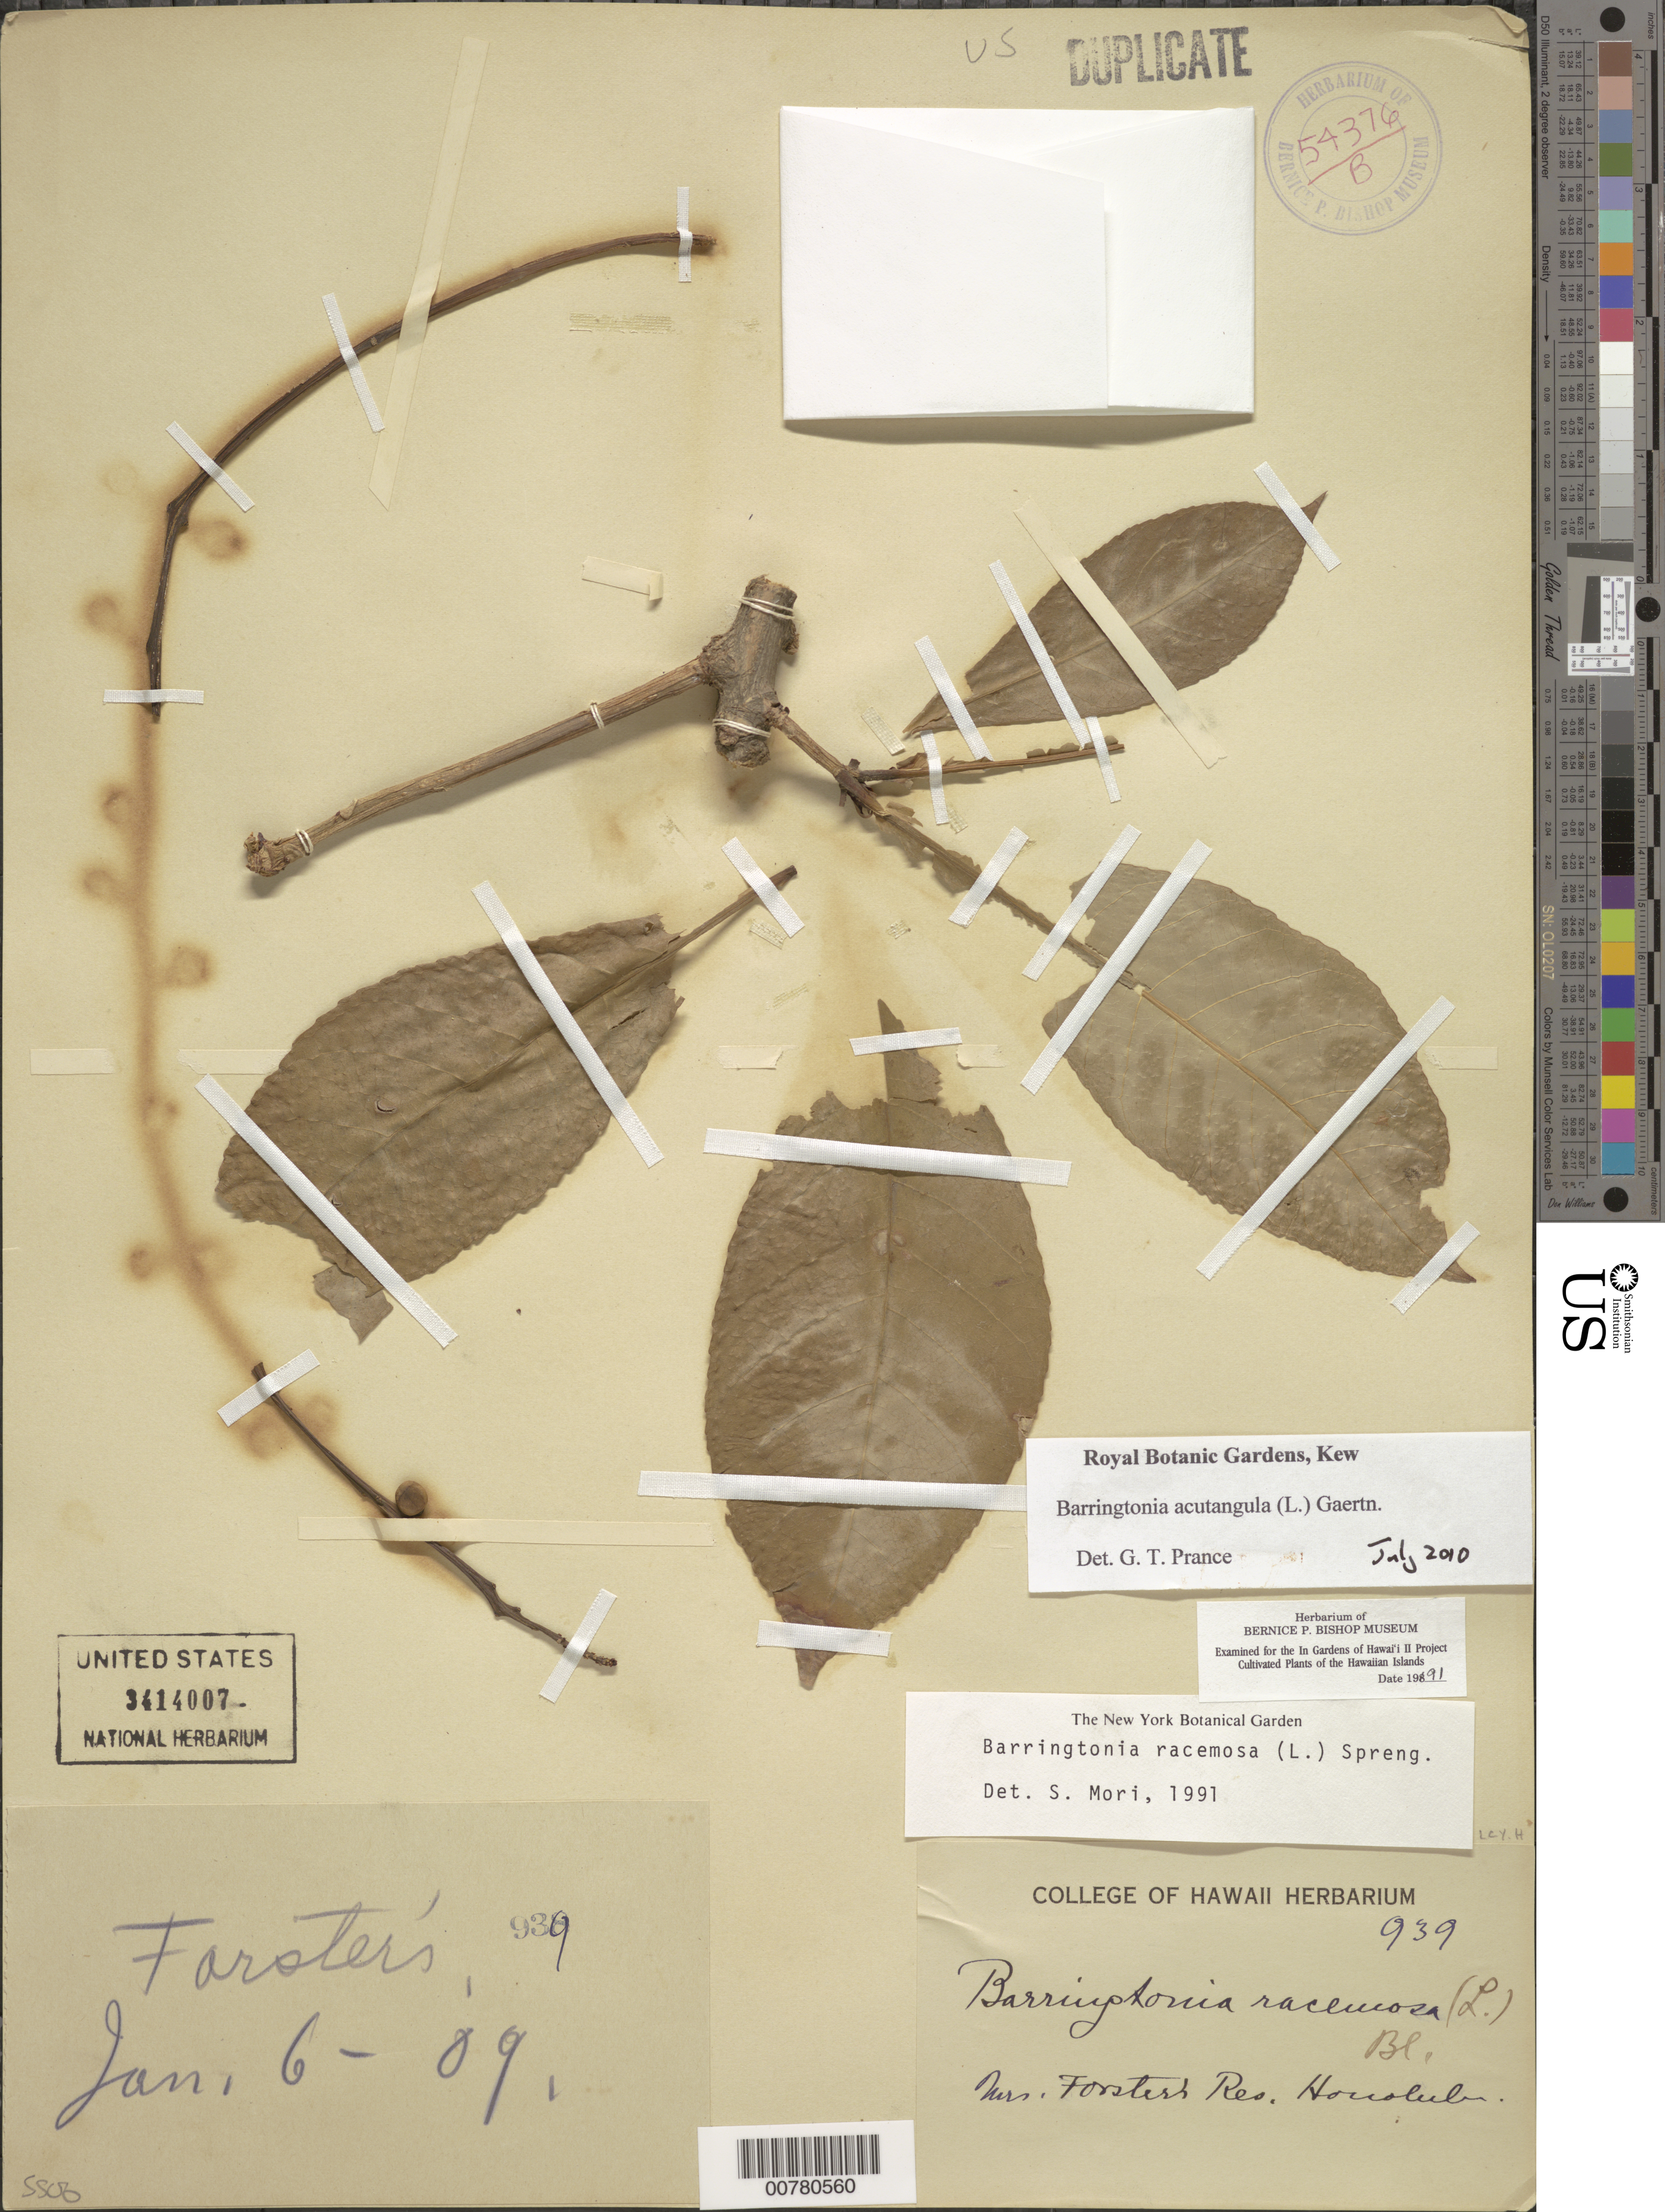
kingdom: Plantae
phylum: Tracheophyta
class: Magnoliopsida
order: Ericales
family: Lecythidaceae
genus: Barringtonia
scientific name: Barringtonia acutangula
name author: (L.) Gaertn.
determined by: Prance, G. T.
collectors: J. F. Rock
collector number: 939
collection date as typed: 6 Jan 1909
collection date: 1909-01-06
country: United States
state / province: Hawaii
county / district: Honolulu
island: Oahu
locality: Mrs. Forster's Res. Honolulu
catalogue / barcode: US 3414007